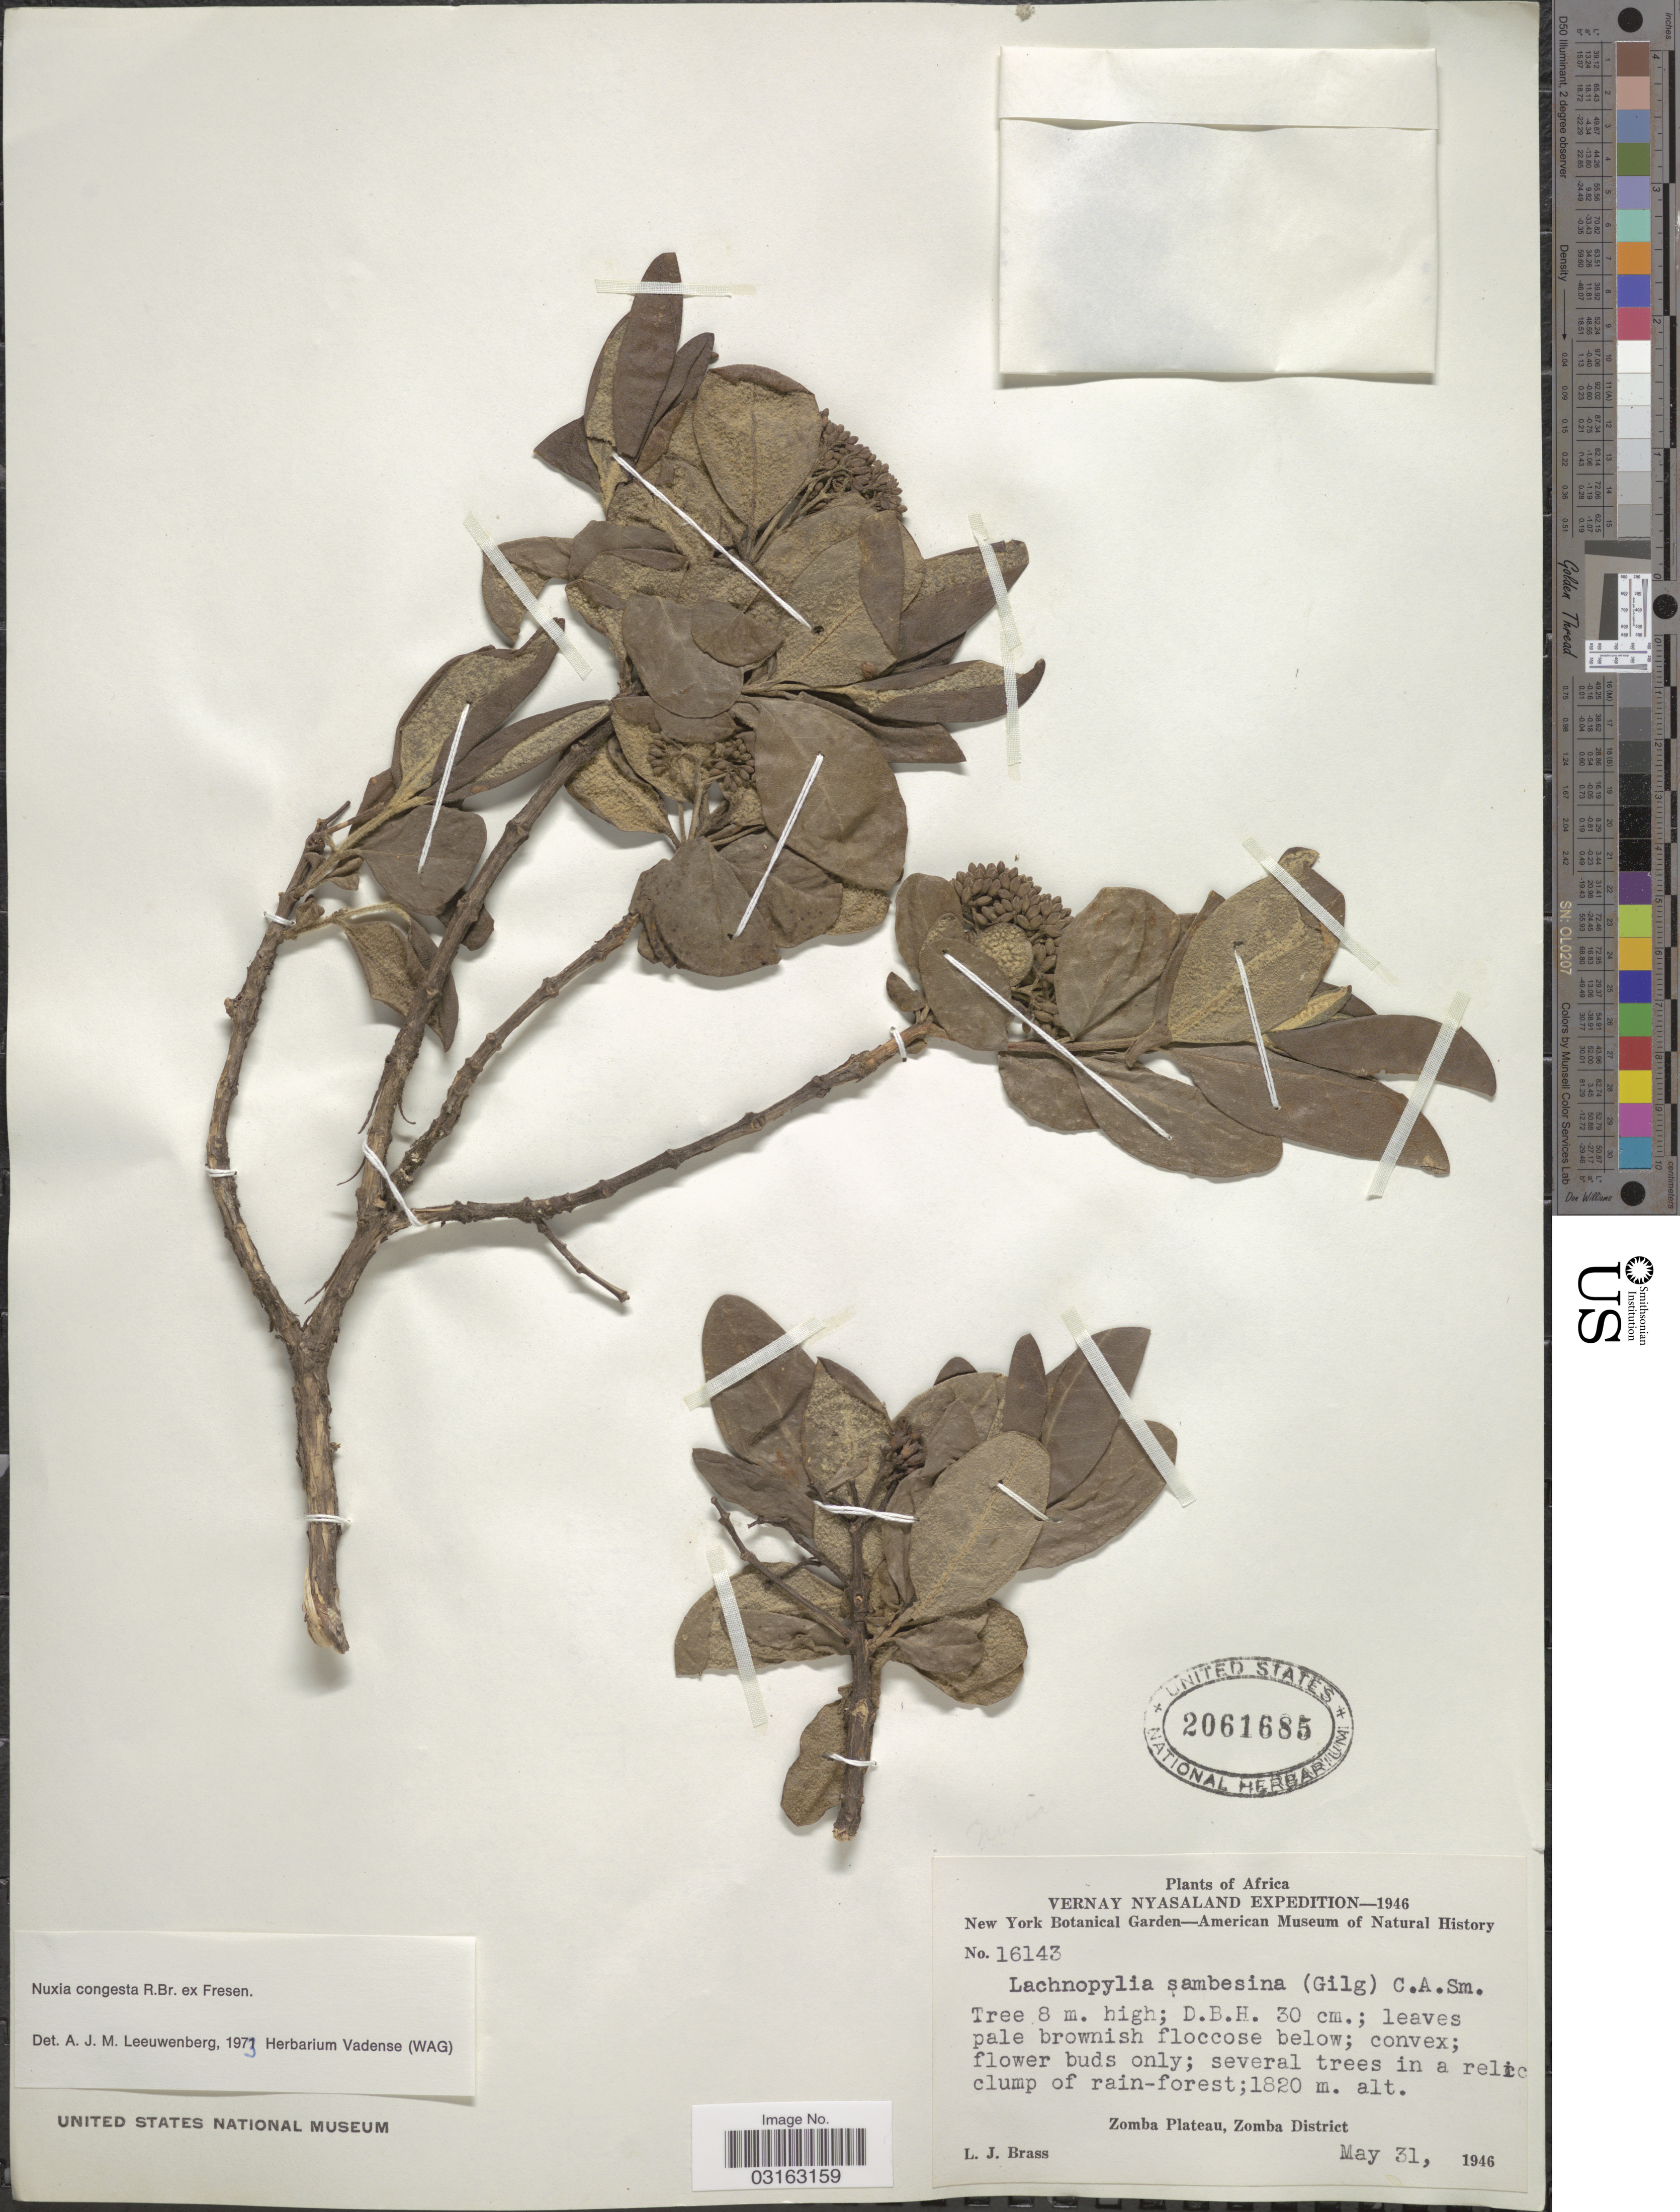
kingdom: Plantae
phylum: Tracheophyta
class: Magnoliopsida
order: Lamiales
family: Stilbaceae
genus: Nuxia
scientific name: Nuxia congesta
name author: R. Br. ex Fresen.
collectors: L. J. Brass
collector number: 16143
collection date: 1946-05-31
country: Malawi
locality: Africa. Zomba Plateau, Zomba District.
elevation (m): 1820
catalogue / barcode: US 2061685